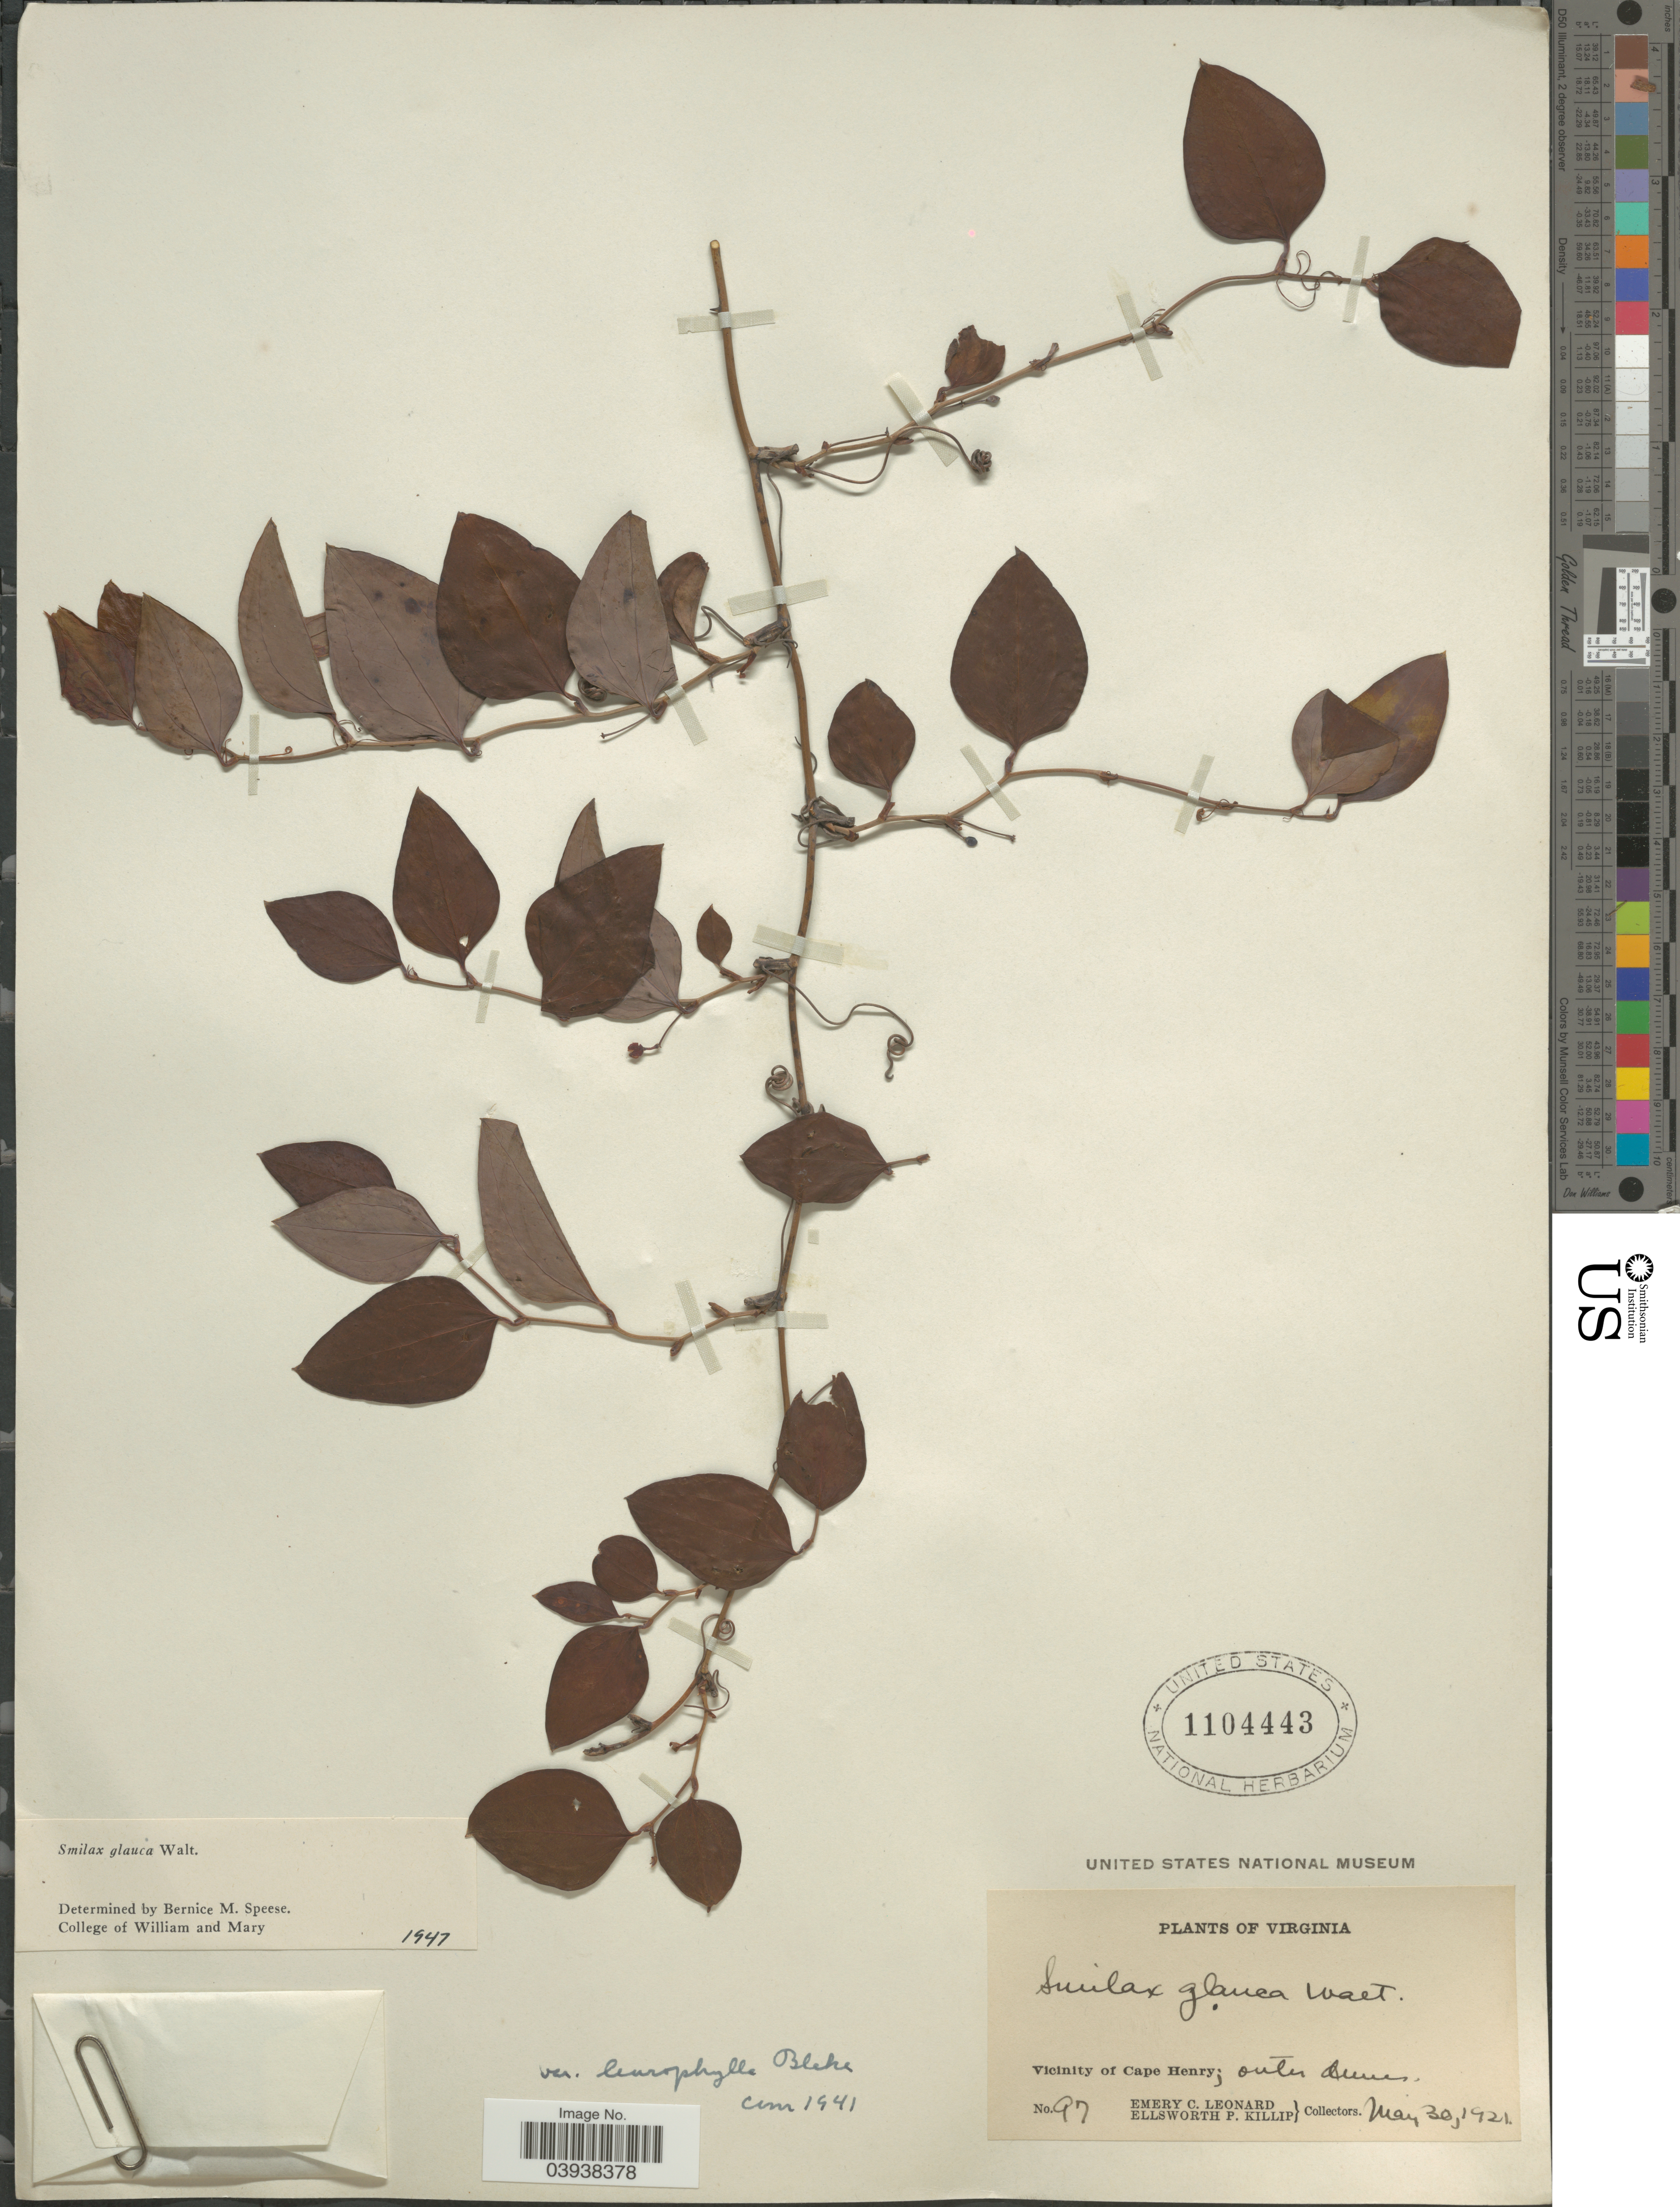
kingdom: Plantae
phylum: Tracheophyta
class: Liliopsida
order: Liliales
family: Smilacaceae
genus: Smilax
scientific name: Smilax glauca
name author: Walter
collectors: E. C. Leonard & E. P. Killip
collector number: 97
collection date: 1921-05-30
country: United States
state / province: Virginia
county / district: City of Virginia Beach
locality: Vicinity of Cape Henry; outer dunes.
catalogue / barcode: US 1104443